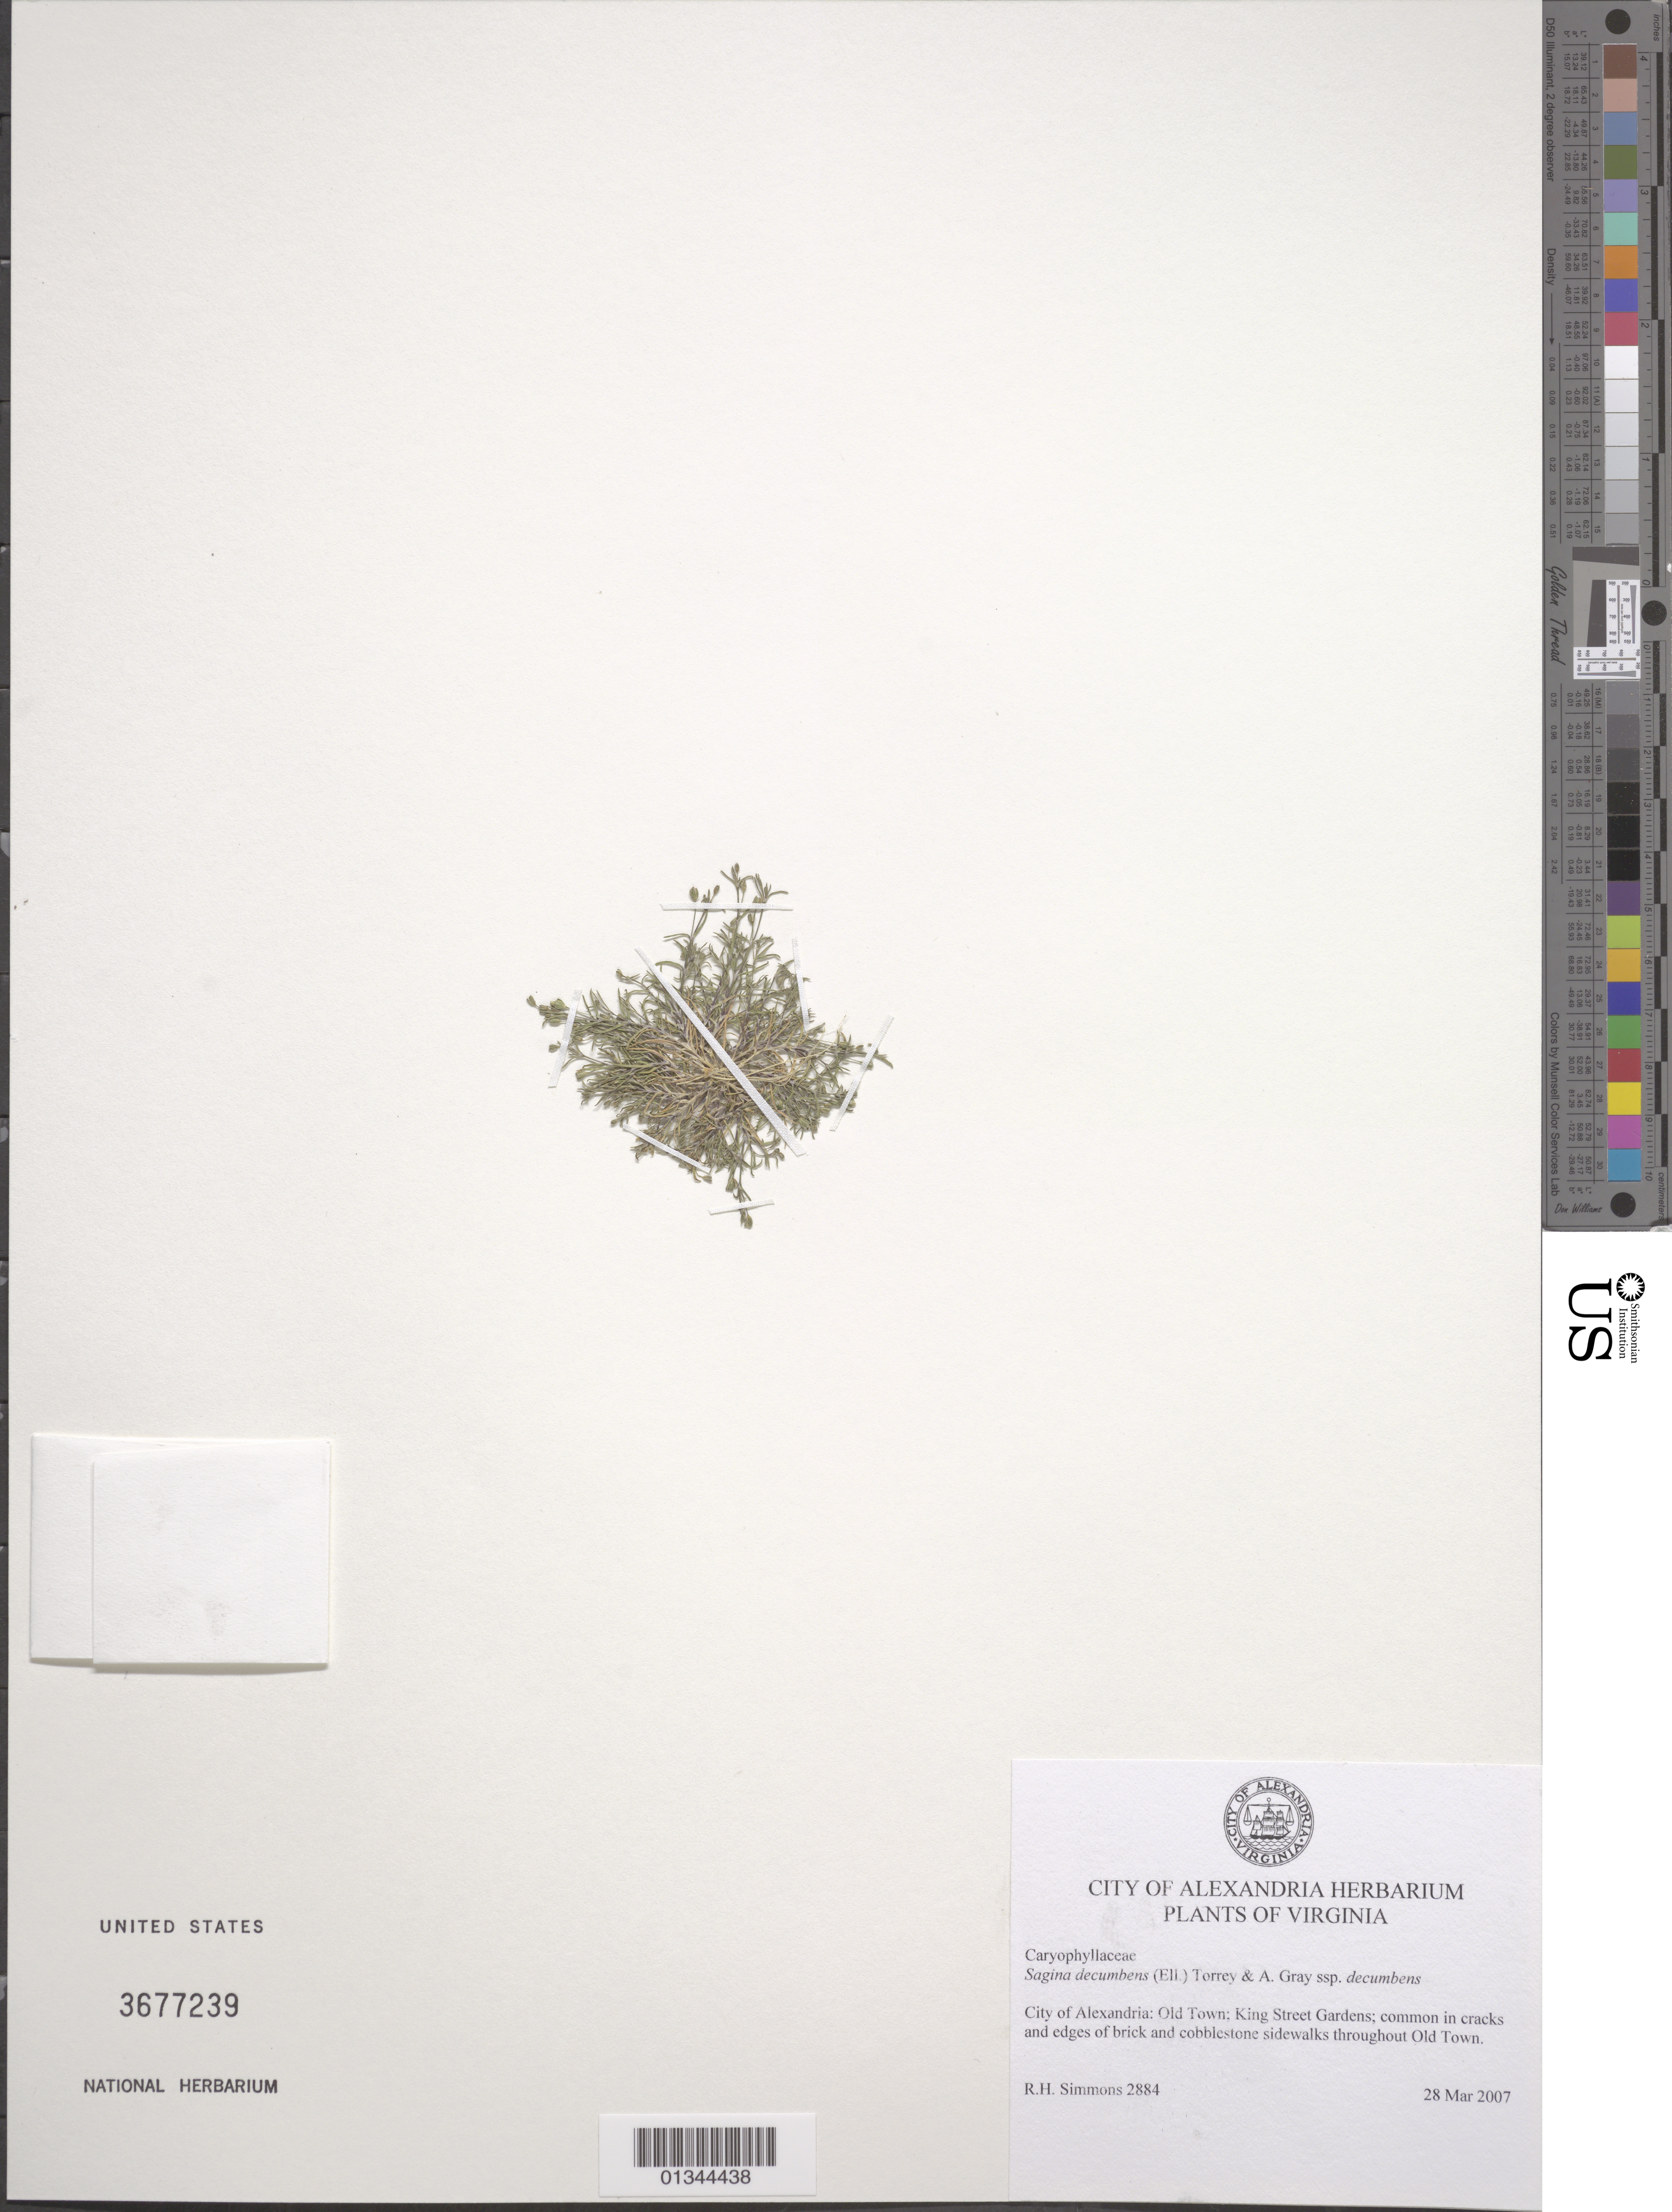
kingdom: Plantae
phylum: Tracheophyta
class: Magnoliopsida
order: Caryophyllales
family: Caryophyllaceae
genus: Sagina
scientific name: Sagina decumbens subsp. decumbens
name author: (Elliott) Torr. & A. Gray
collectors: R. H. Simmons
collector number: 2884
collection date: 2007-03-28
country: United States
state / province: Virginia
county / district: City of Alexandria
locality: Old Town, King Street Gardens.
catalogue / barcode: US 3677239